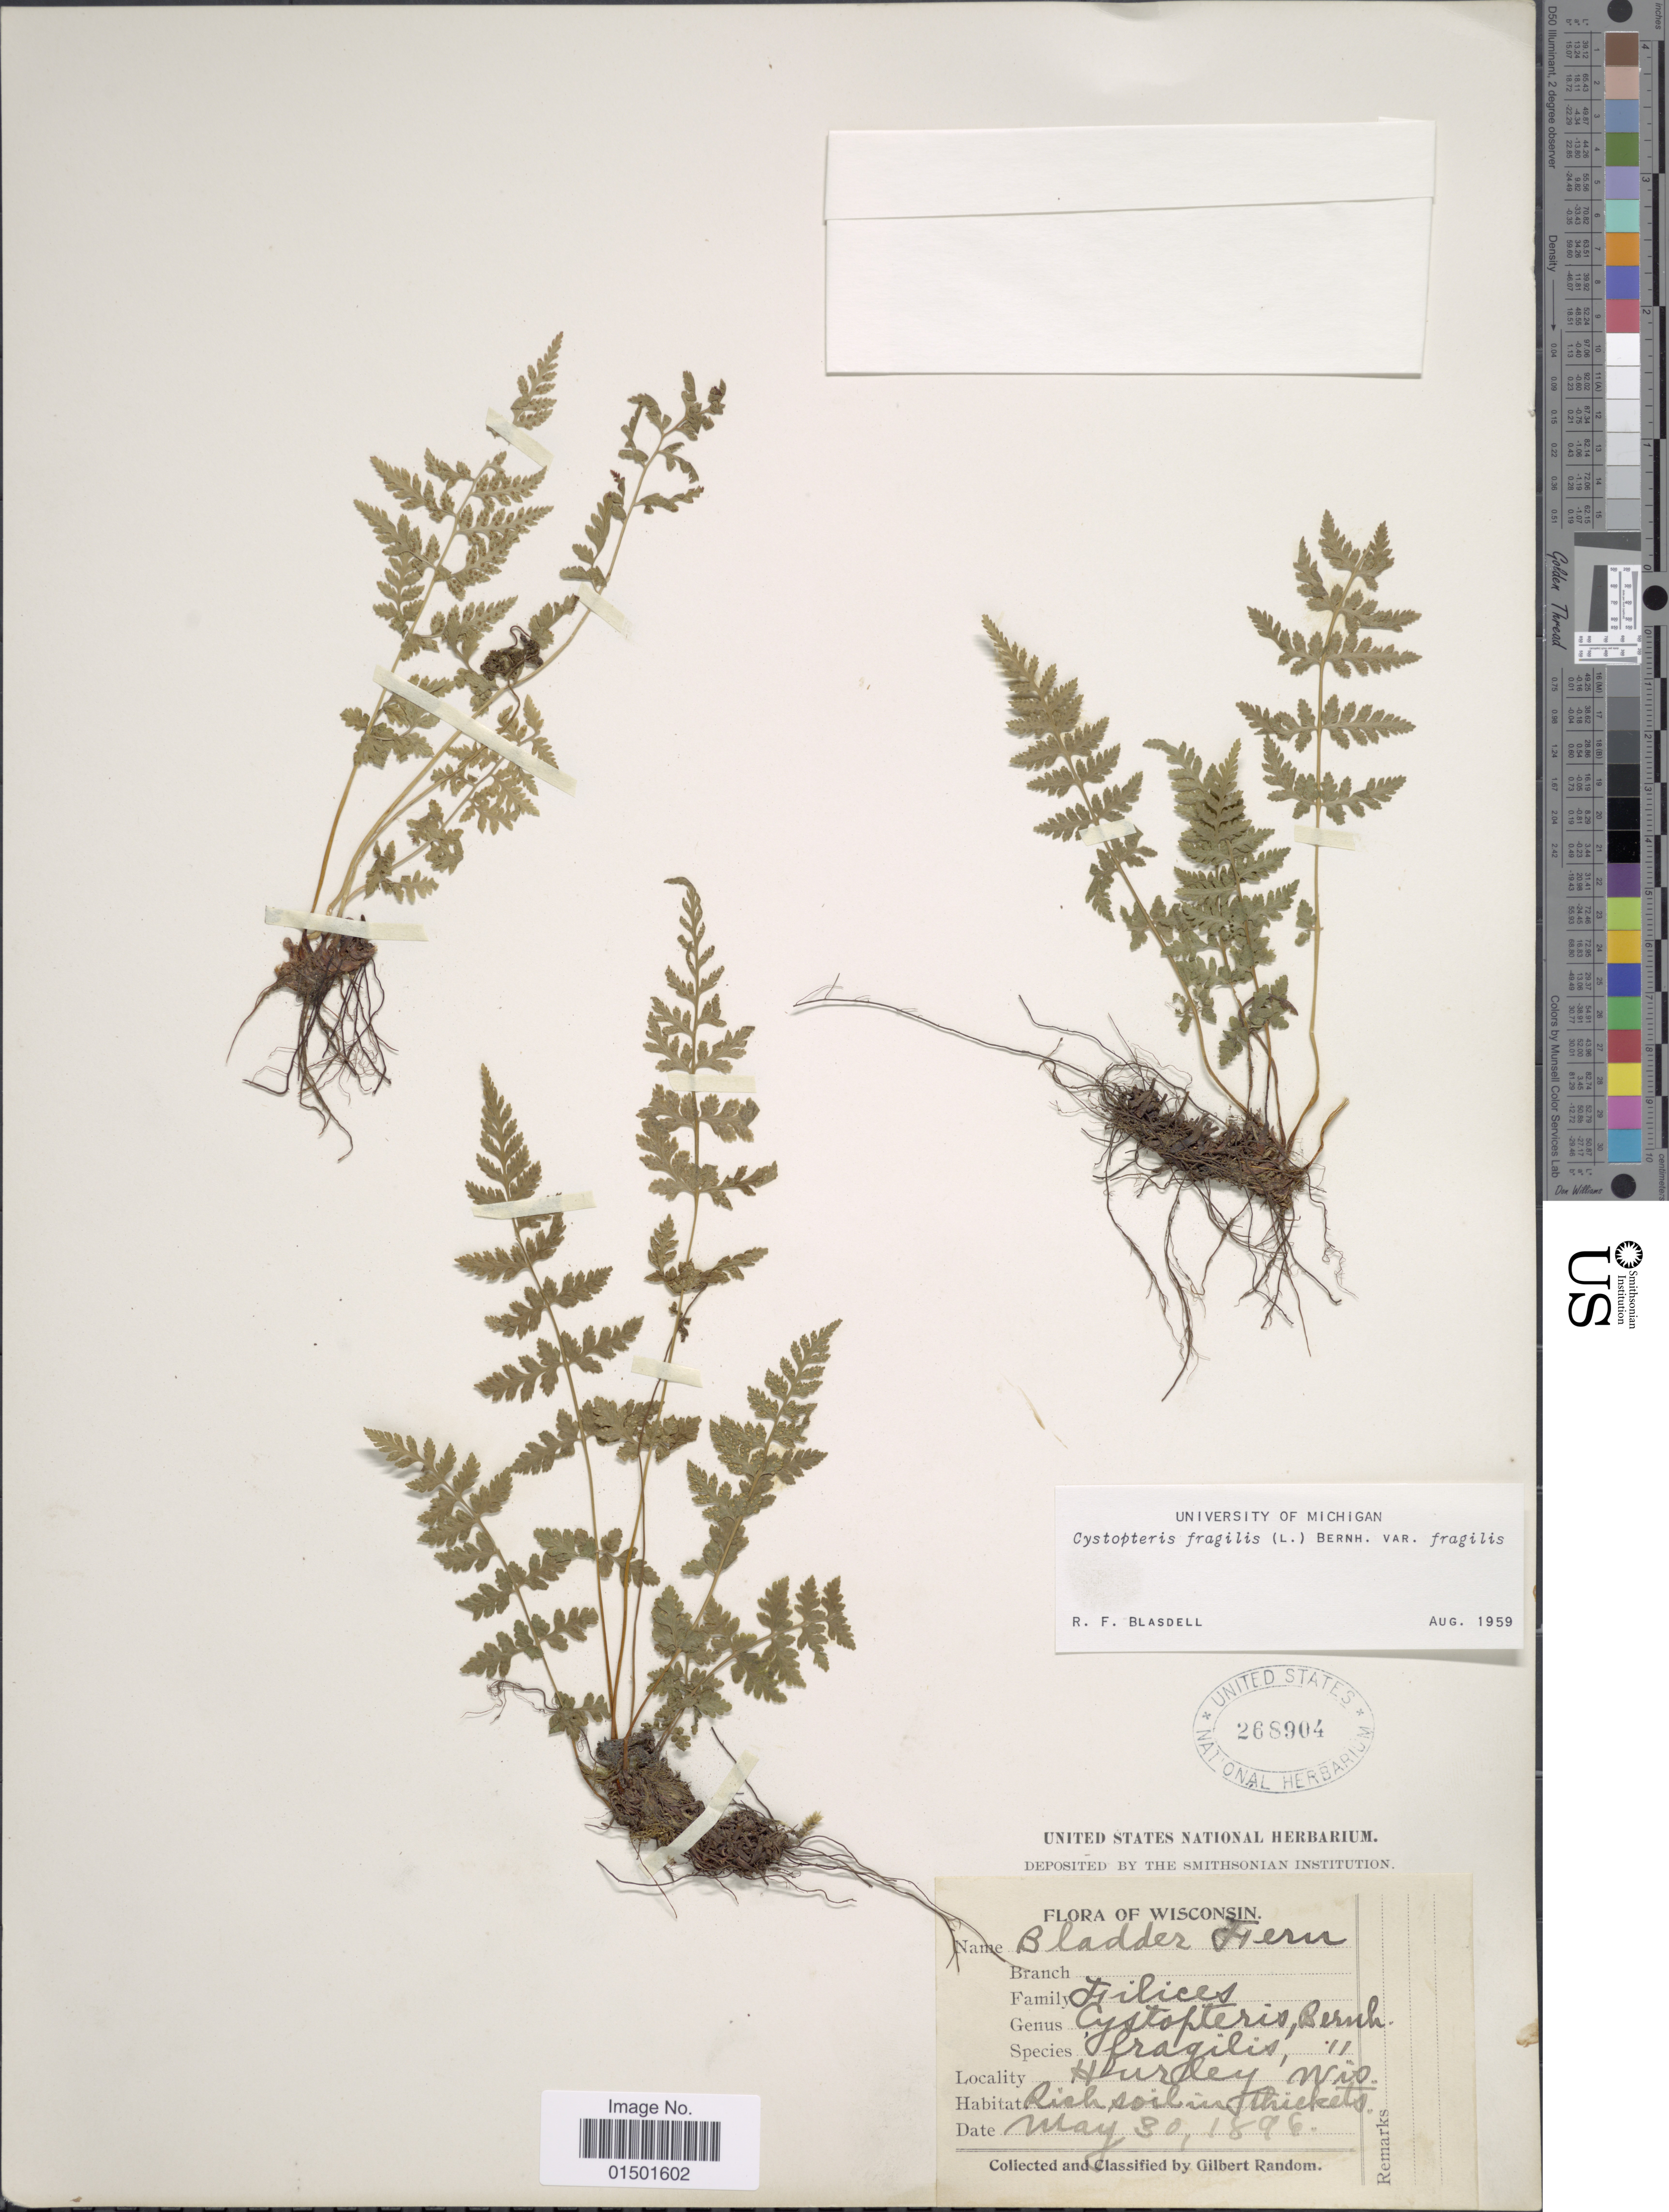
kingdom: Plantae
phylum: Tracheophyta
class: Polypodiopsida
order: Polypodiales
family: Cystopteridaceae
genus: Cystopteris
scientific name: Cystopteris fragilis var. fragilis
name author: (L.) Bernh.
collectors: G. Random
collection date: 1896-05-30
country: United States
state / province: Wisconsin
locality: Hurley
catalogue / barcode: US 268904